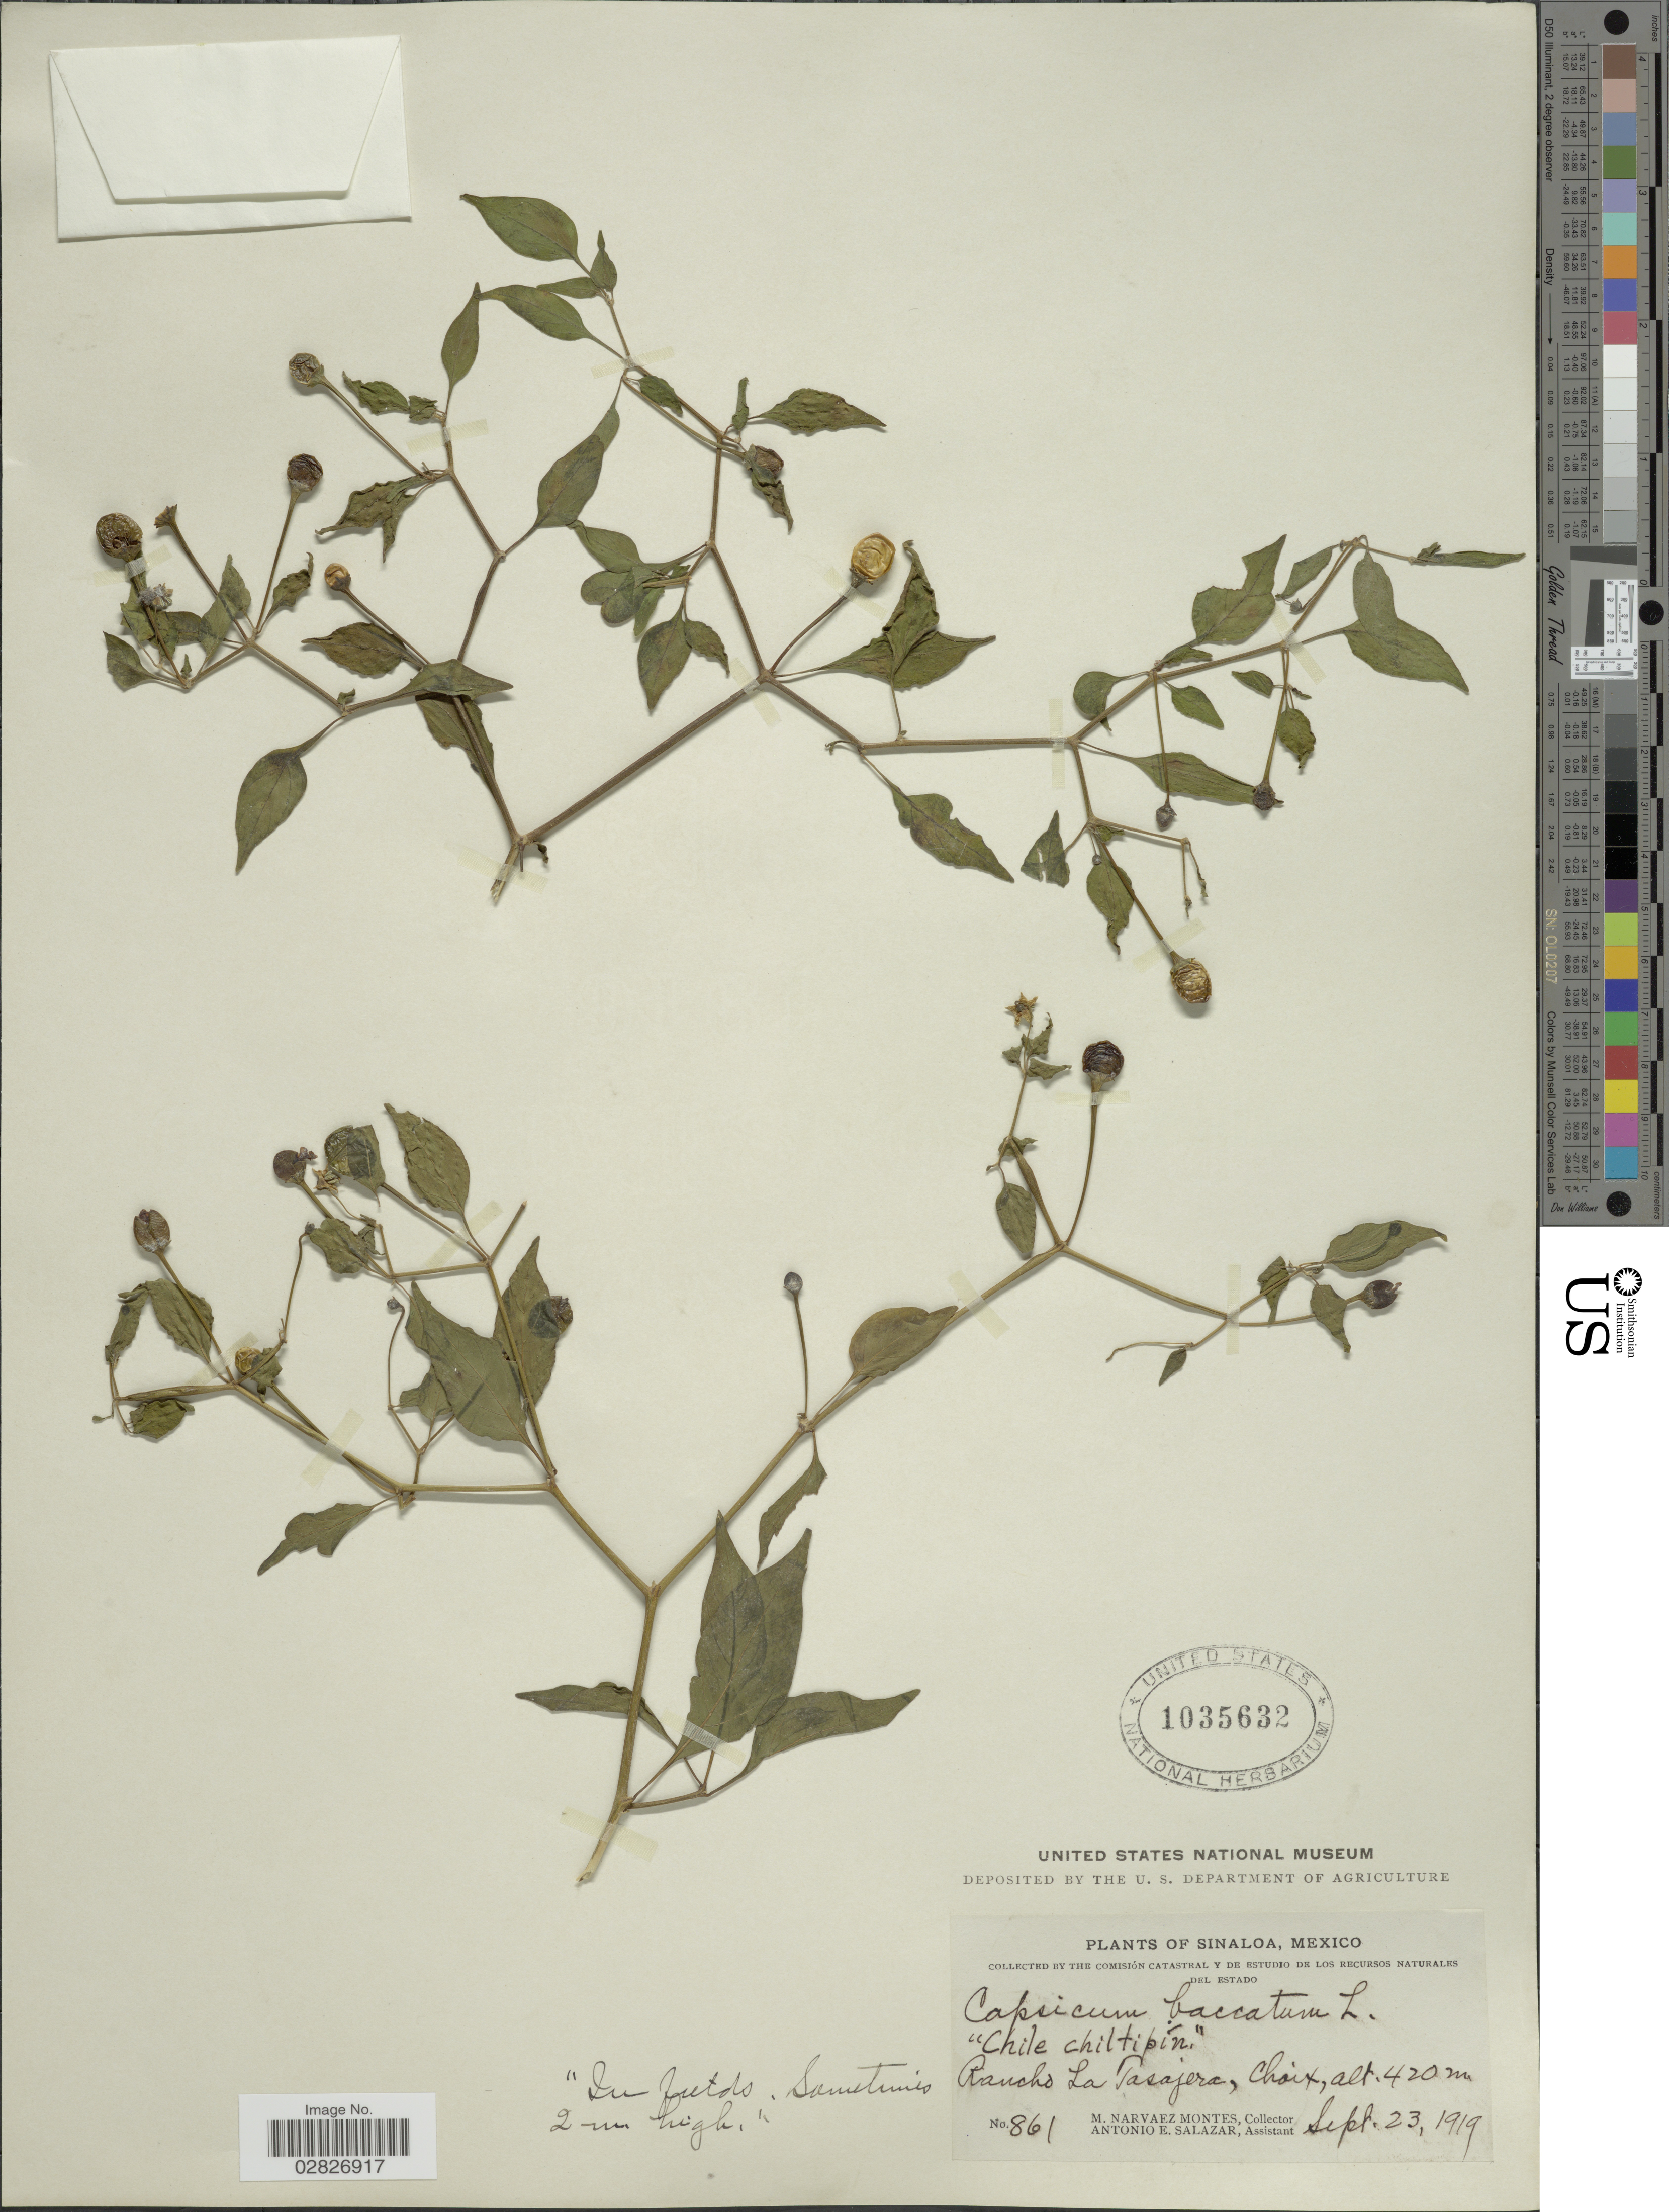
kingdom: Plantae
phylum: Tracheophyta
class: Magnoliopsida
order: Solanales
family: Solanaceae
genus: Capsicum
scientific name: Capsicum baccatum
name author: L.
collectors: M. Navarez Montes & A. E. Salazar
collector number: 861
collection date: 1919-09-23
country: Mexico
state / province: Sinaloa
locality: Rancho La Tasajera, Choix.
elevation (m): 420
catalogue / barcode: US 1035632